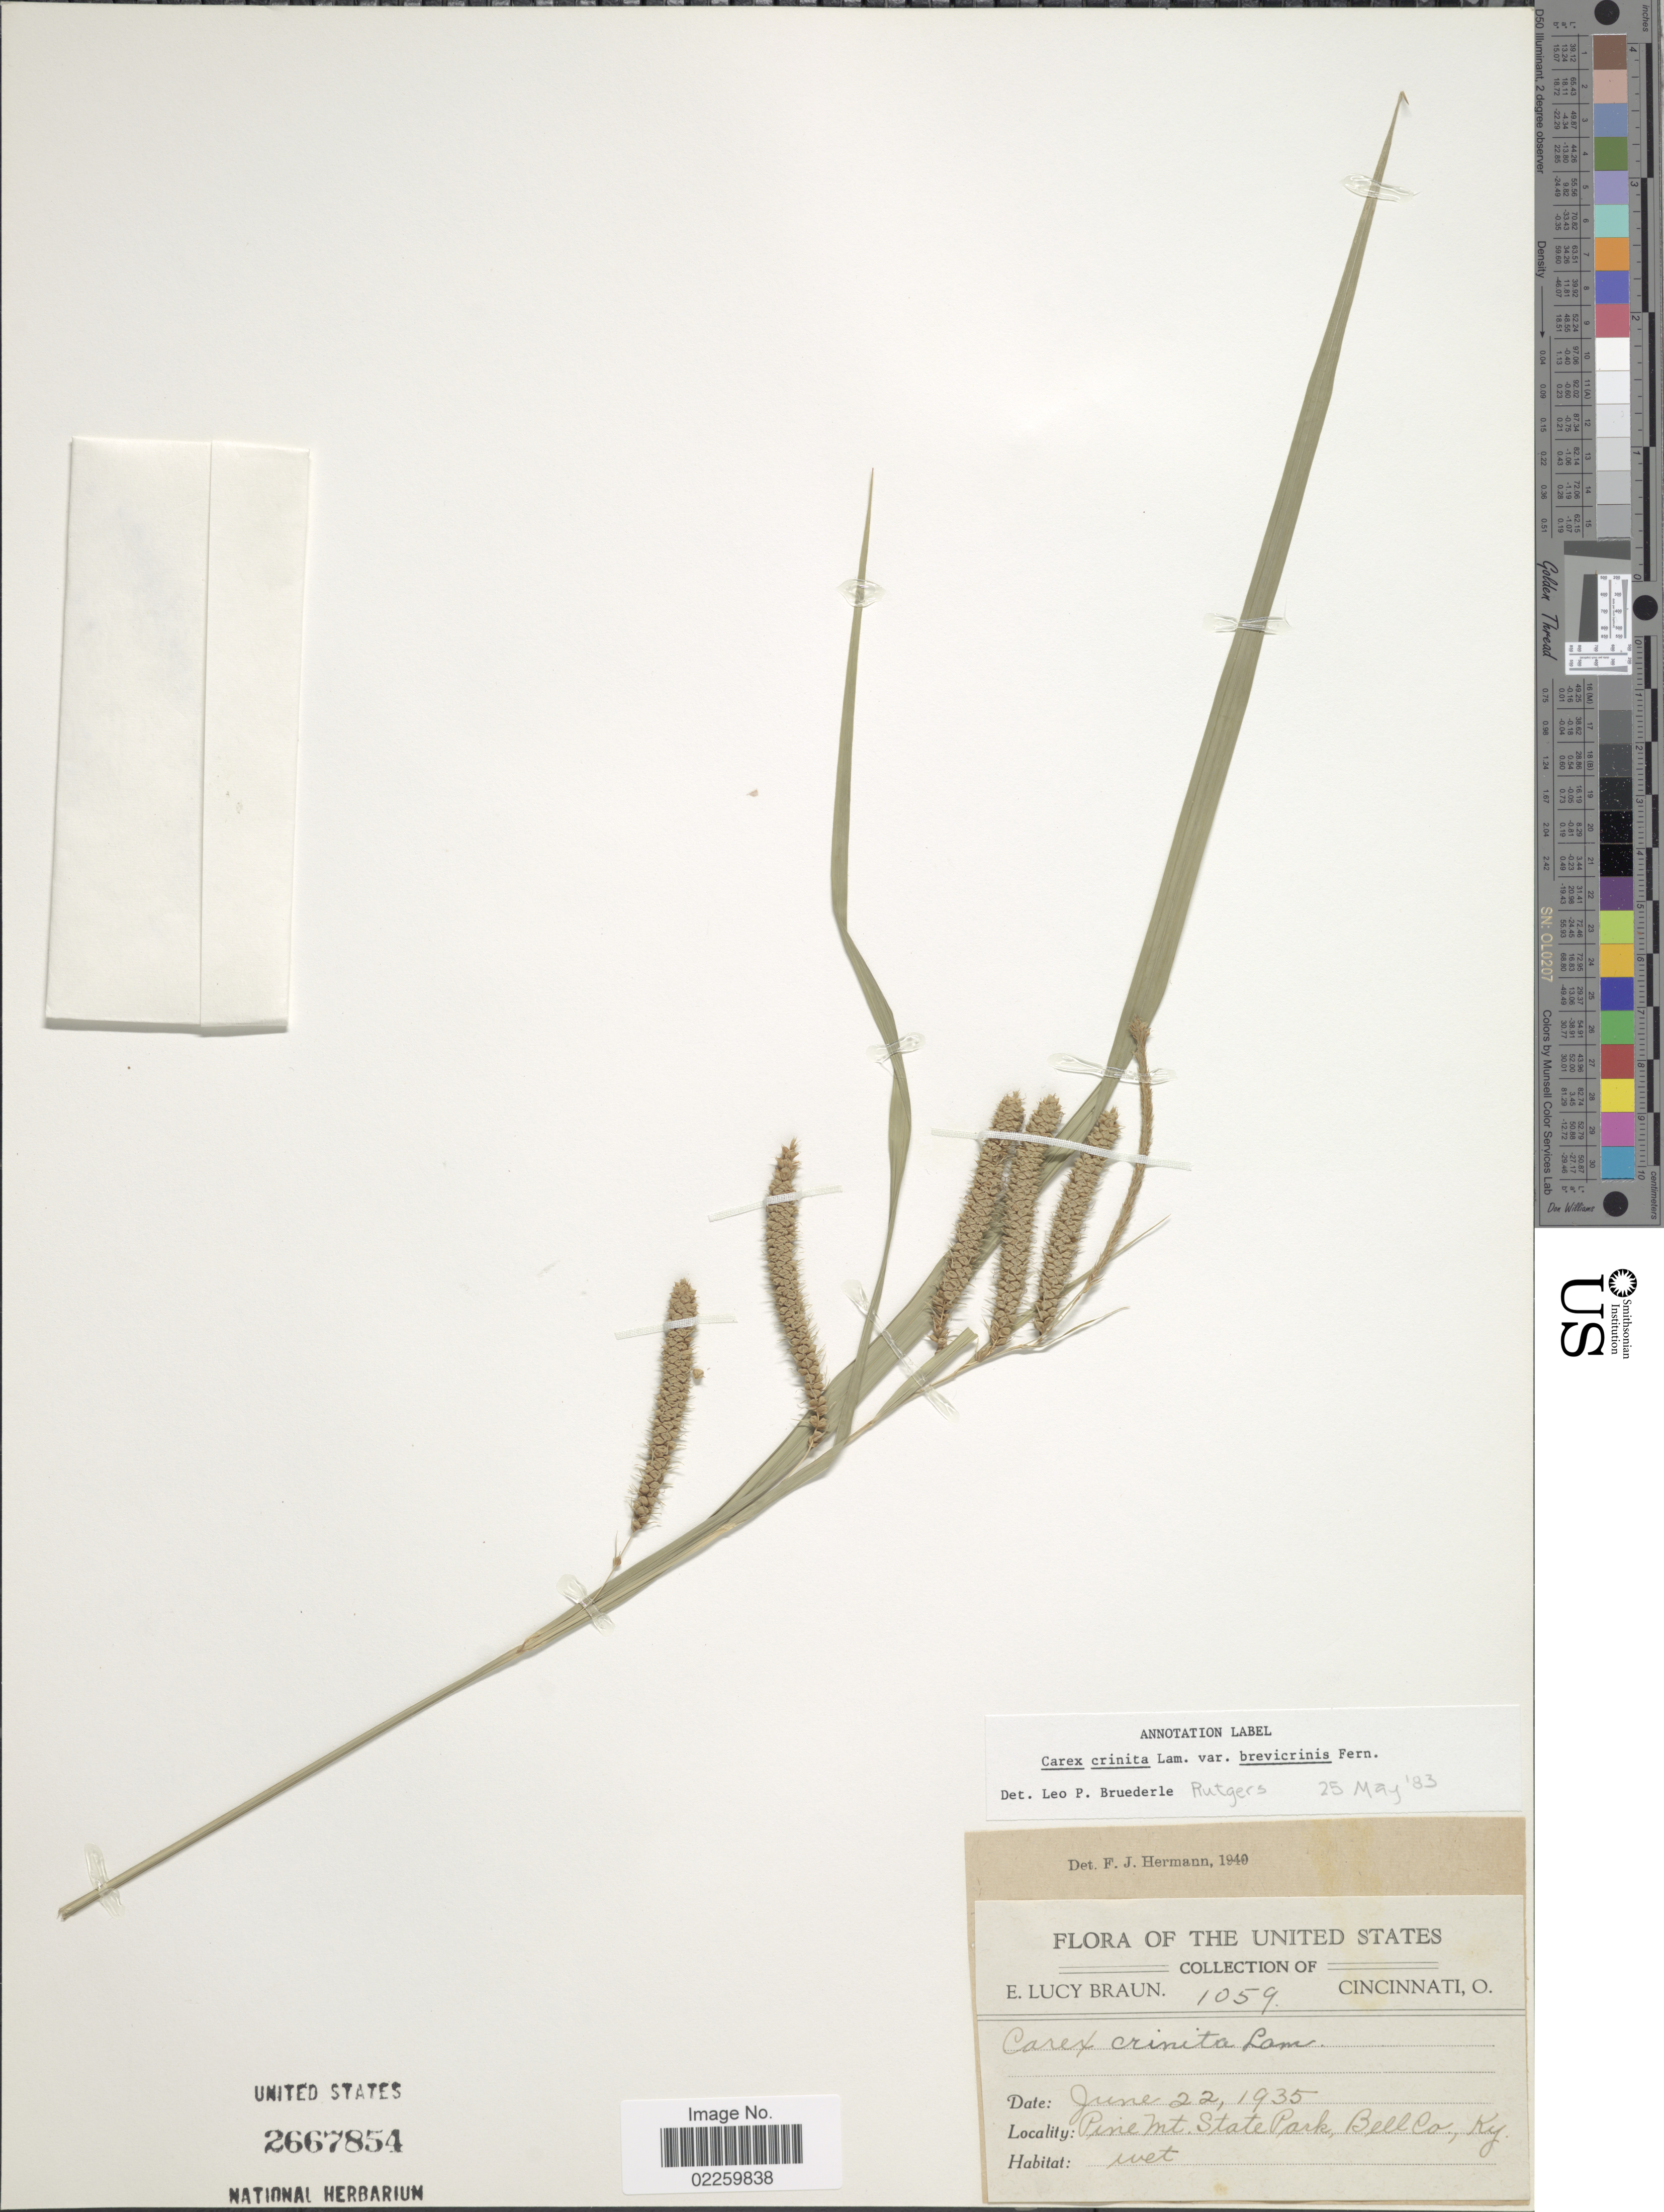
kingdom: Plantae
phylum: Tracheophyta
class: Liliopsida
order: Poales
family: Cyperaceae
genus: Carex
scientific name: Carex crinita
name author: Lam.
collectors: E. L. Braun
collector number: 1059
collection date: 1935-06-22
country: United States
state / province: Kentucky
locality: Pine Mt. State Park, Bell Co., Ky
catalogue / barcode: US 2667854